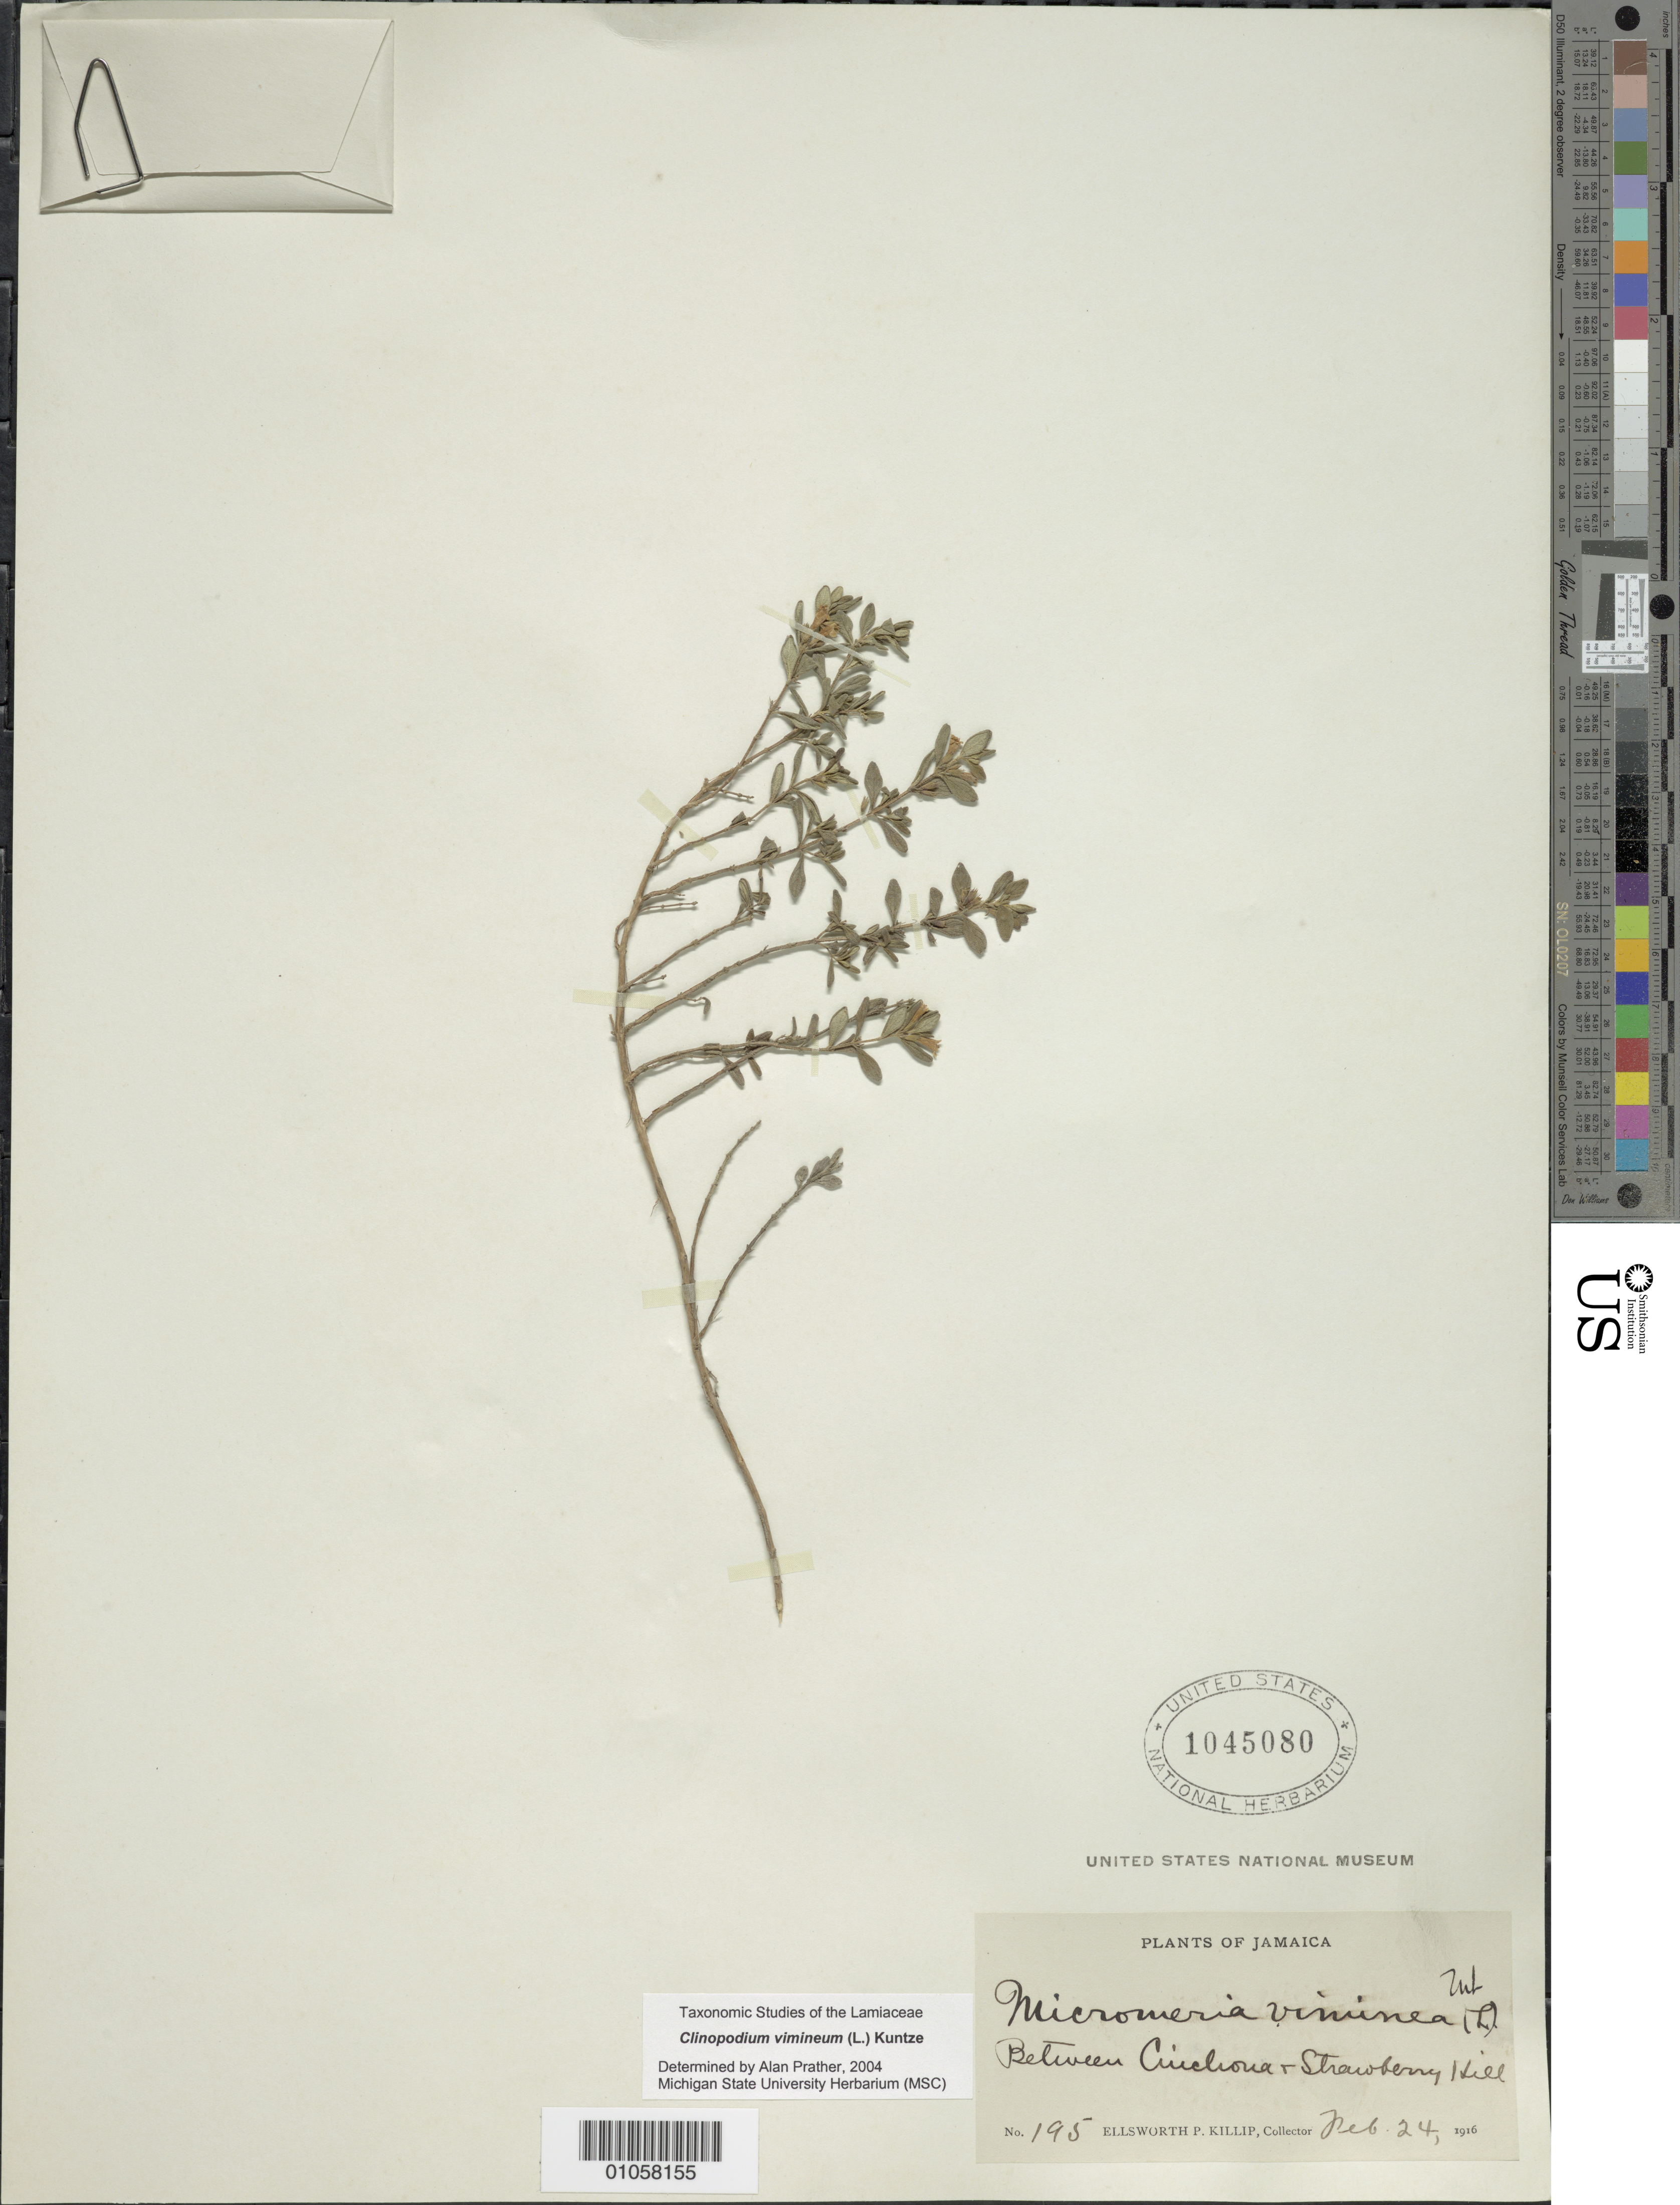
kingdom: Plantae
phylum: Tracheophyta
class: Magnoliopsida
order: Lamiales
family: Lamiaceae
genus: Clinopodium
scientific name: Clinopodium vimineum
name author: (L.) Kuntze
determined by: Prather, L. A.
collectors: E. P. Killip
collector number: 195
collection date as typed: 24 Feb 1916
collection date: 1916-02-24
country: Jamaica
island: Jamaica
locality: Between Cinchona and Strawberry Hill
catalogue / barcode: US 1045080